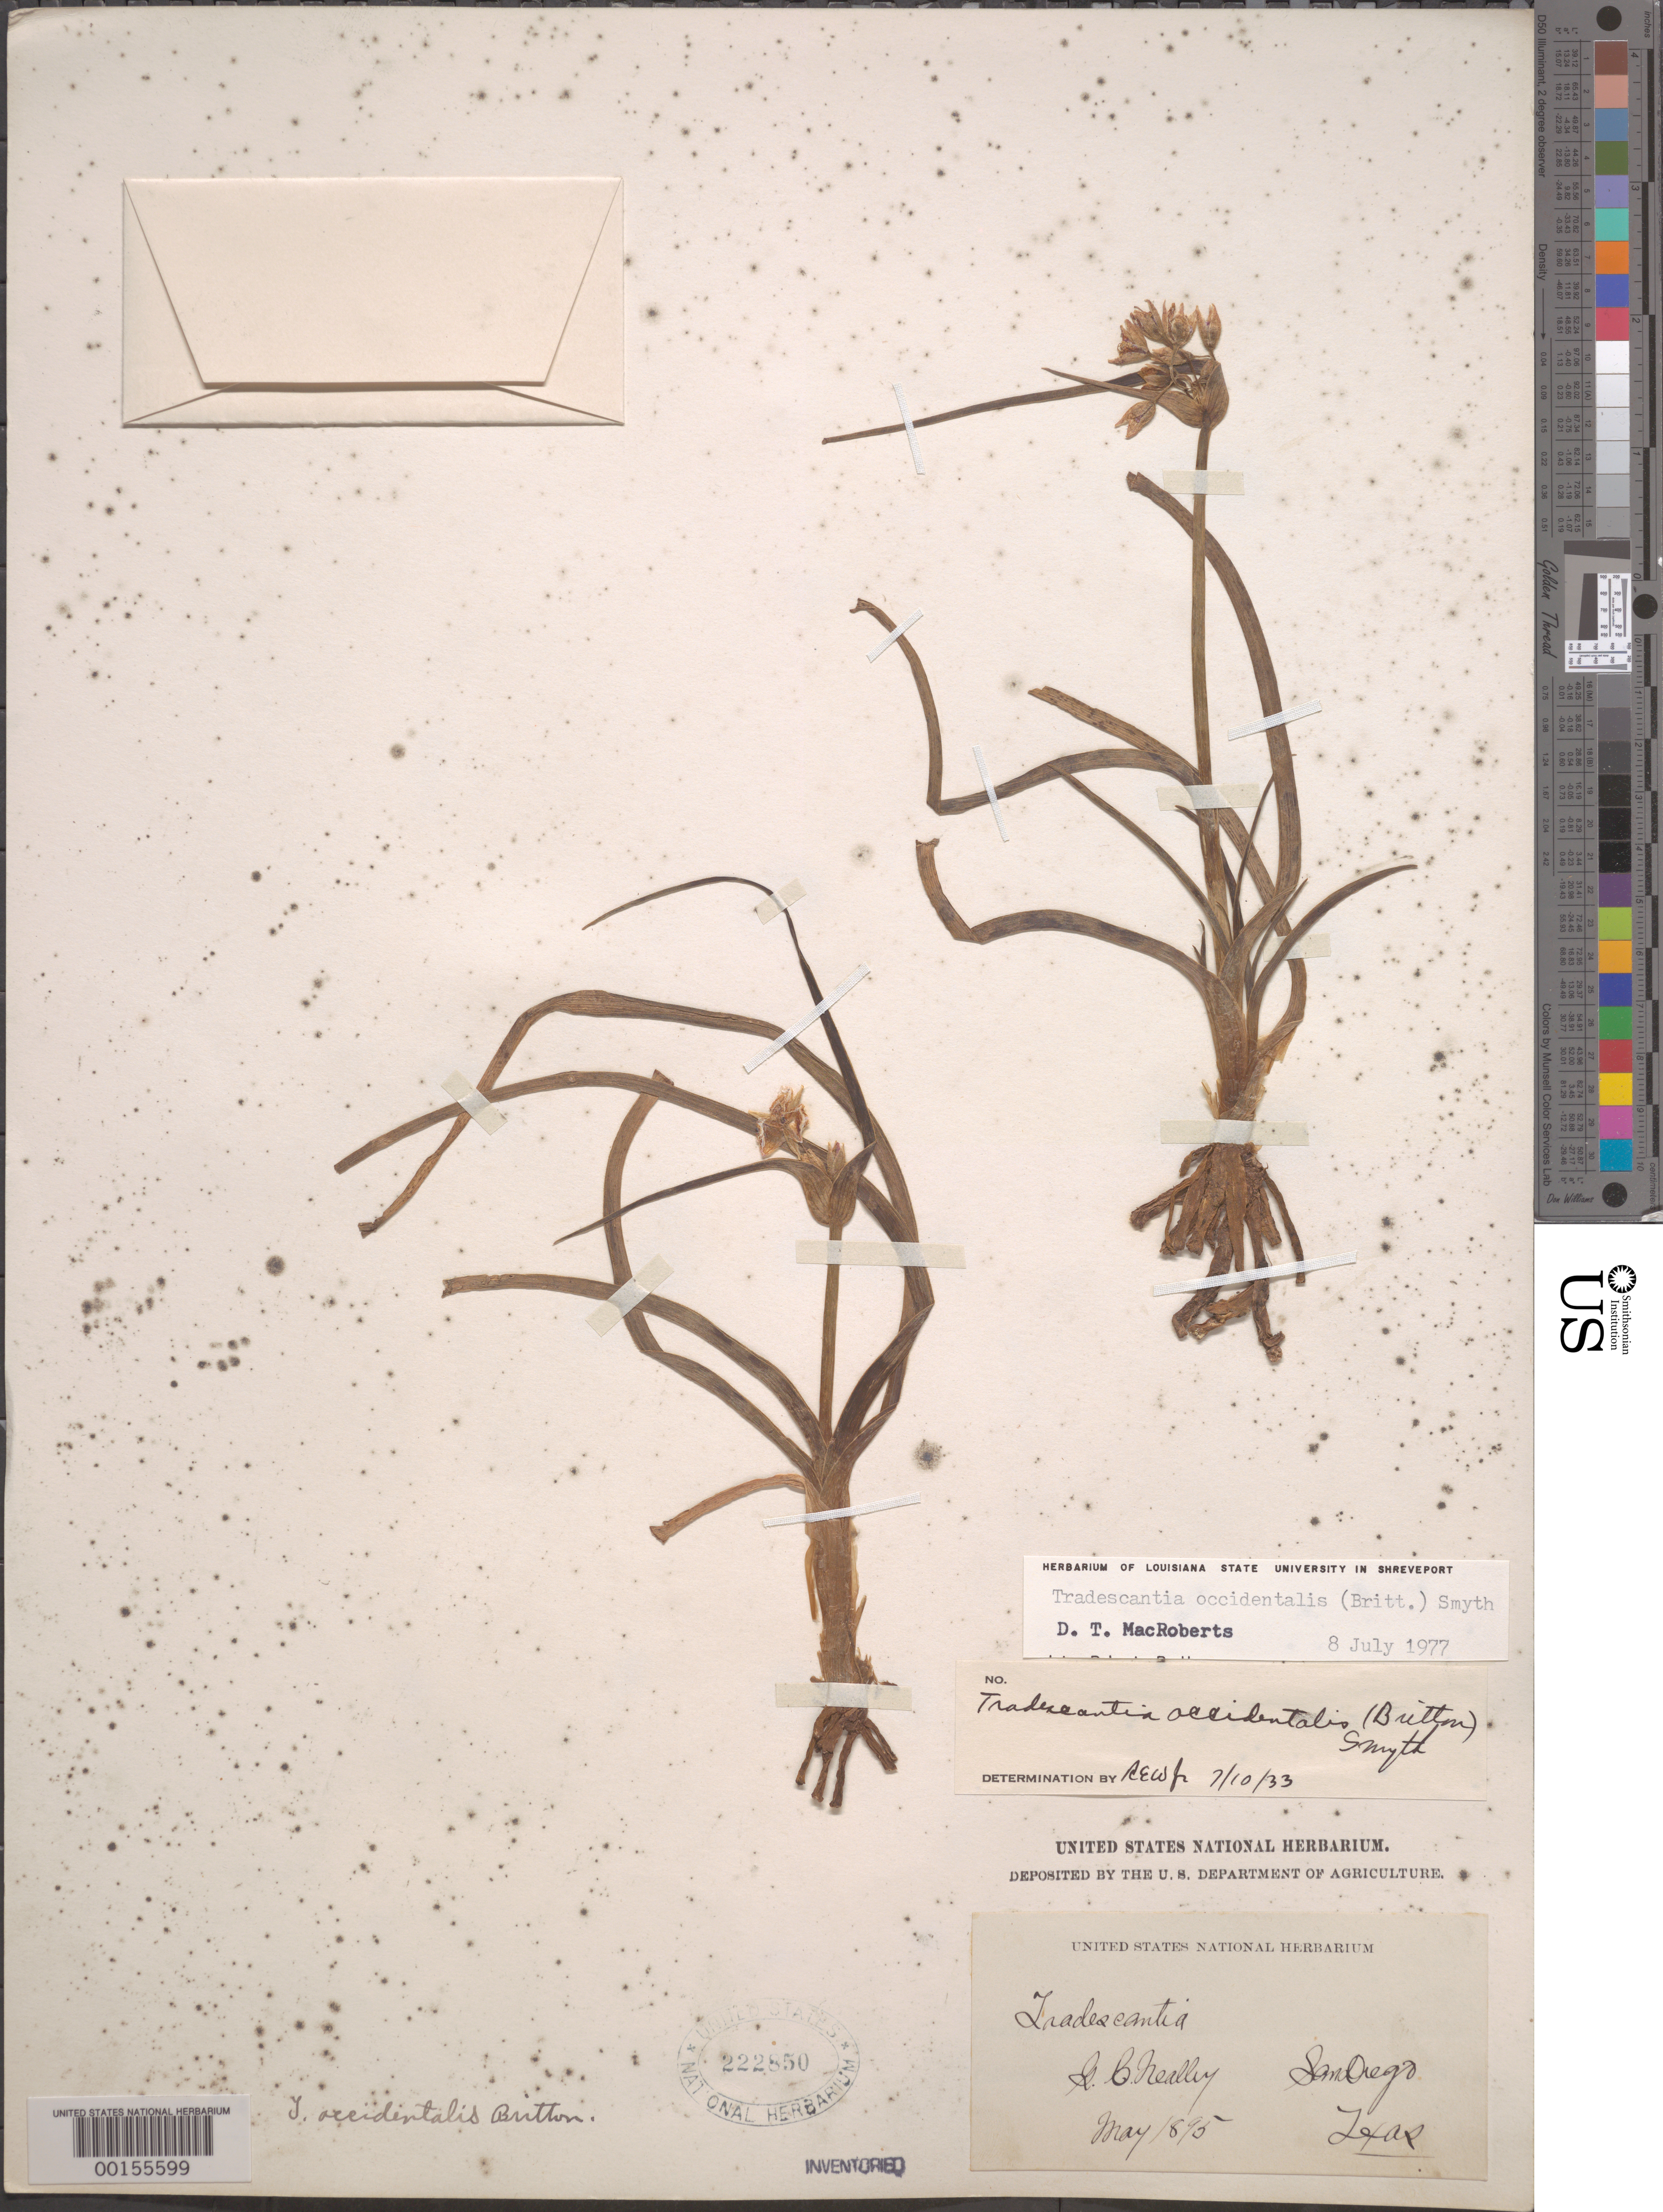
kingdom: Plantae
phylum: Tracheophyta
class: Liliopsida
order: Commelinales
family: Commelinaceae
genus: Tradescantia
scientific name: Tradescantia occidentalis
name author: (Britton) Smyth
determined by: MAcRoberts, D. T.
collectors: G. C. Nealley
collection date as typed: May 1895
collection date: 1895-05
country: United States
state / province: Texas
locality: San diego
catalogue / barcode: US 222850